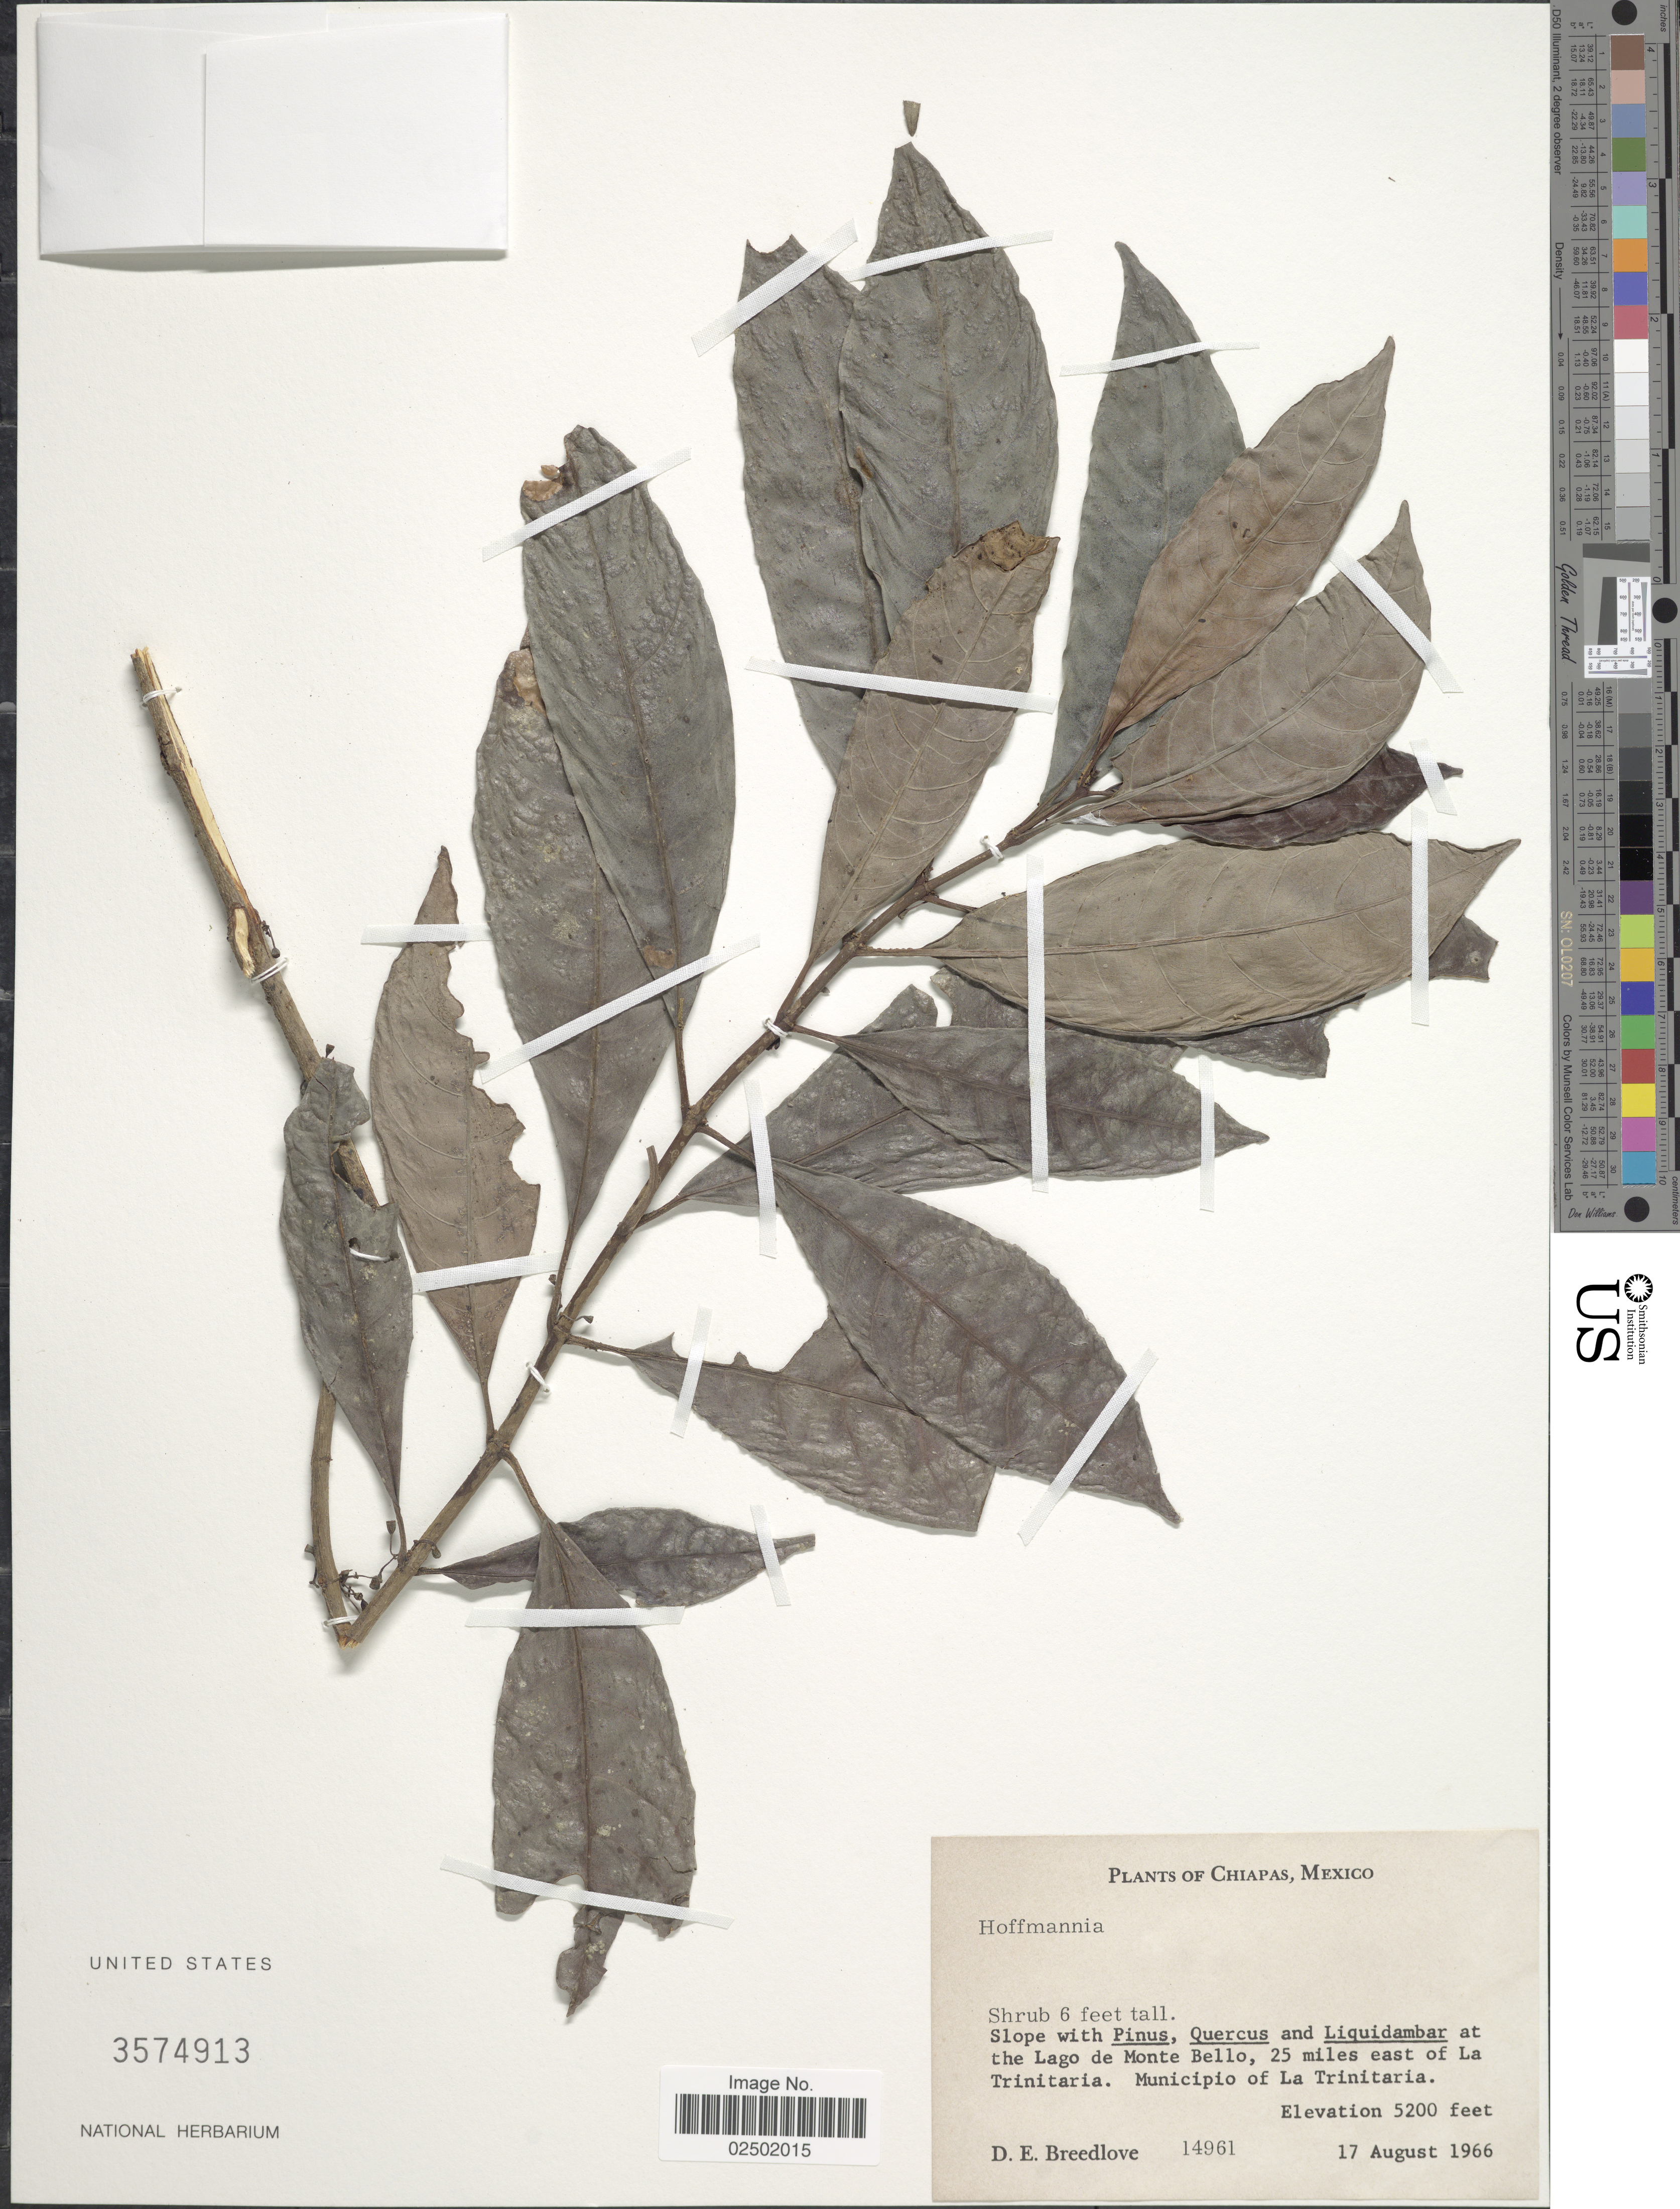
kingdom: Plantae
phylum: Tracheophyta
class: Magnoliopsida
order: Gentianales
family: Rubiaceae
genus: Hoffmannia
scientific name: Hoffmannia sp.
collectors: D. E. Breedlove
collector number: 14961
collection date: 1966-08-17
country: Mexico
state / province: Chiapas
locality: At Lago de Monte Bello, 25 miles east of La Trinitaria. Municipio of La Trinitaria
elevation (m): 1585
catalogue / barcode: US 3574913